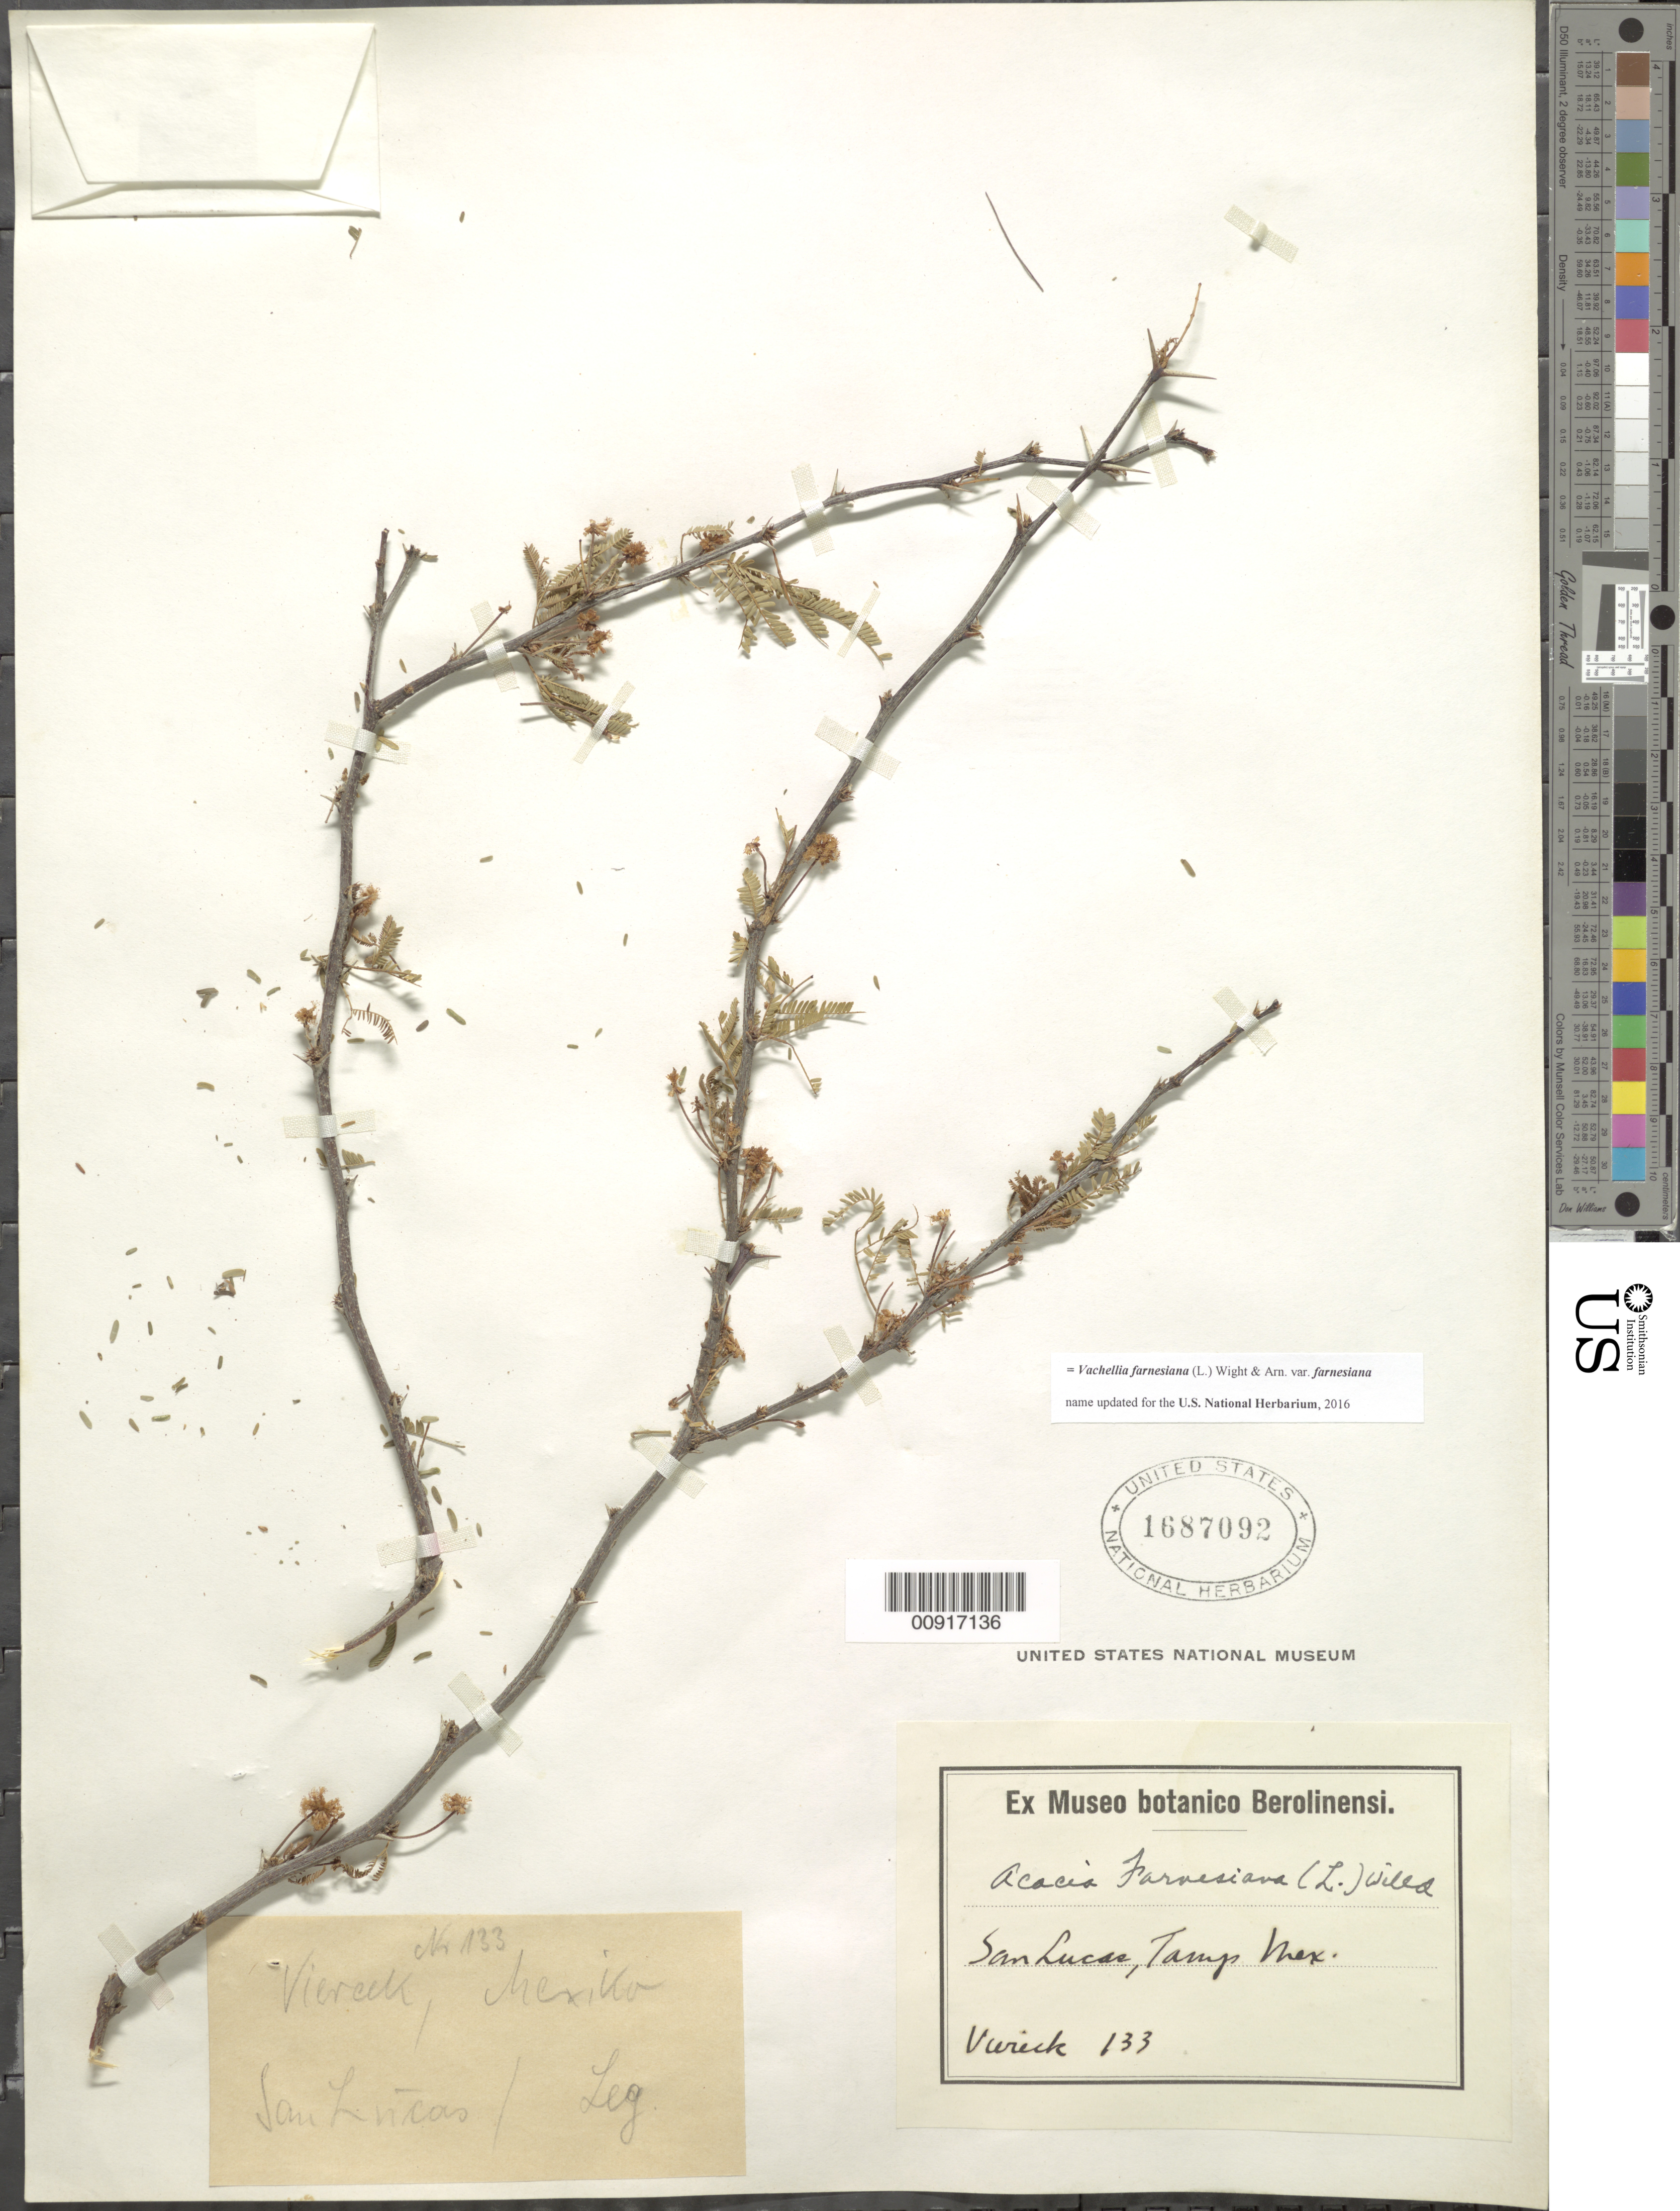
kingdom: Plantae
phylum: Tracheophyta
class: Magnoliopsida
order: Fabales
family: Fabaceae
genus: Vachellia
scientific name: Vachellia farnesiana var. farnesiana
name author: (L.) Wight & Arn.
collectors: H. W. Viereck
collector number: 133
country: Mexico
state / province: Tamaulipas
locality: San Lucas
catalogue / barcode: US 1687092